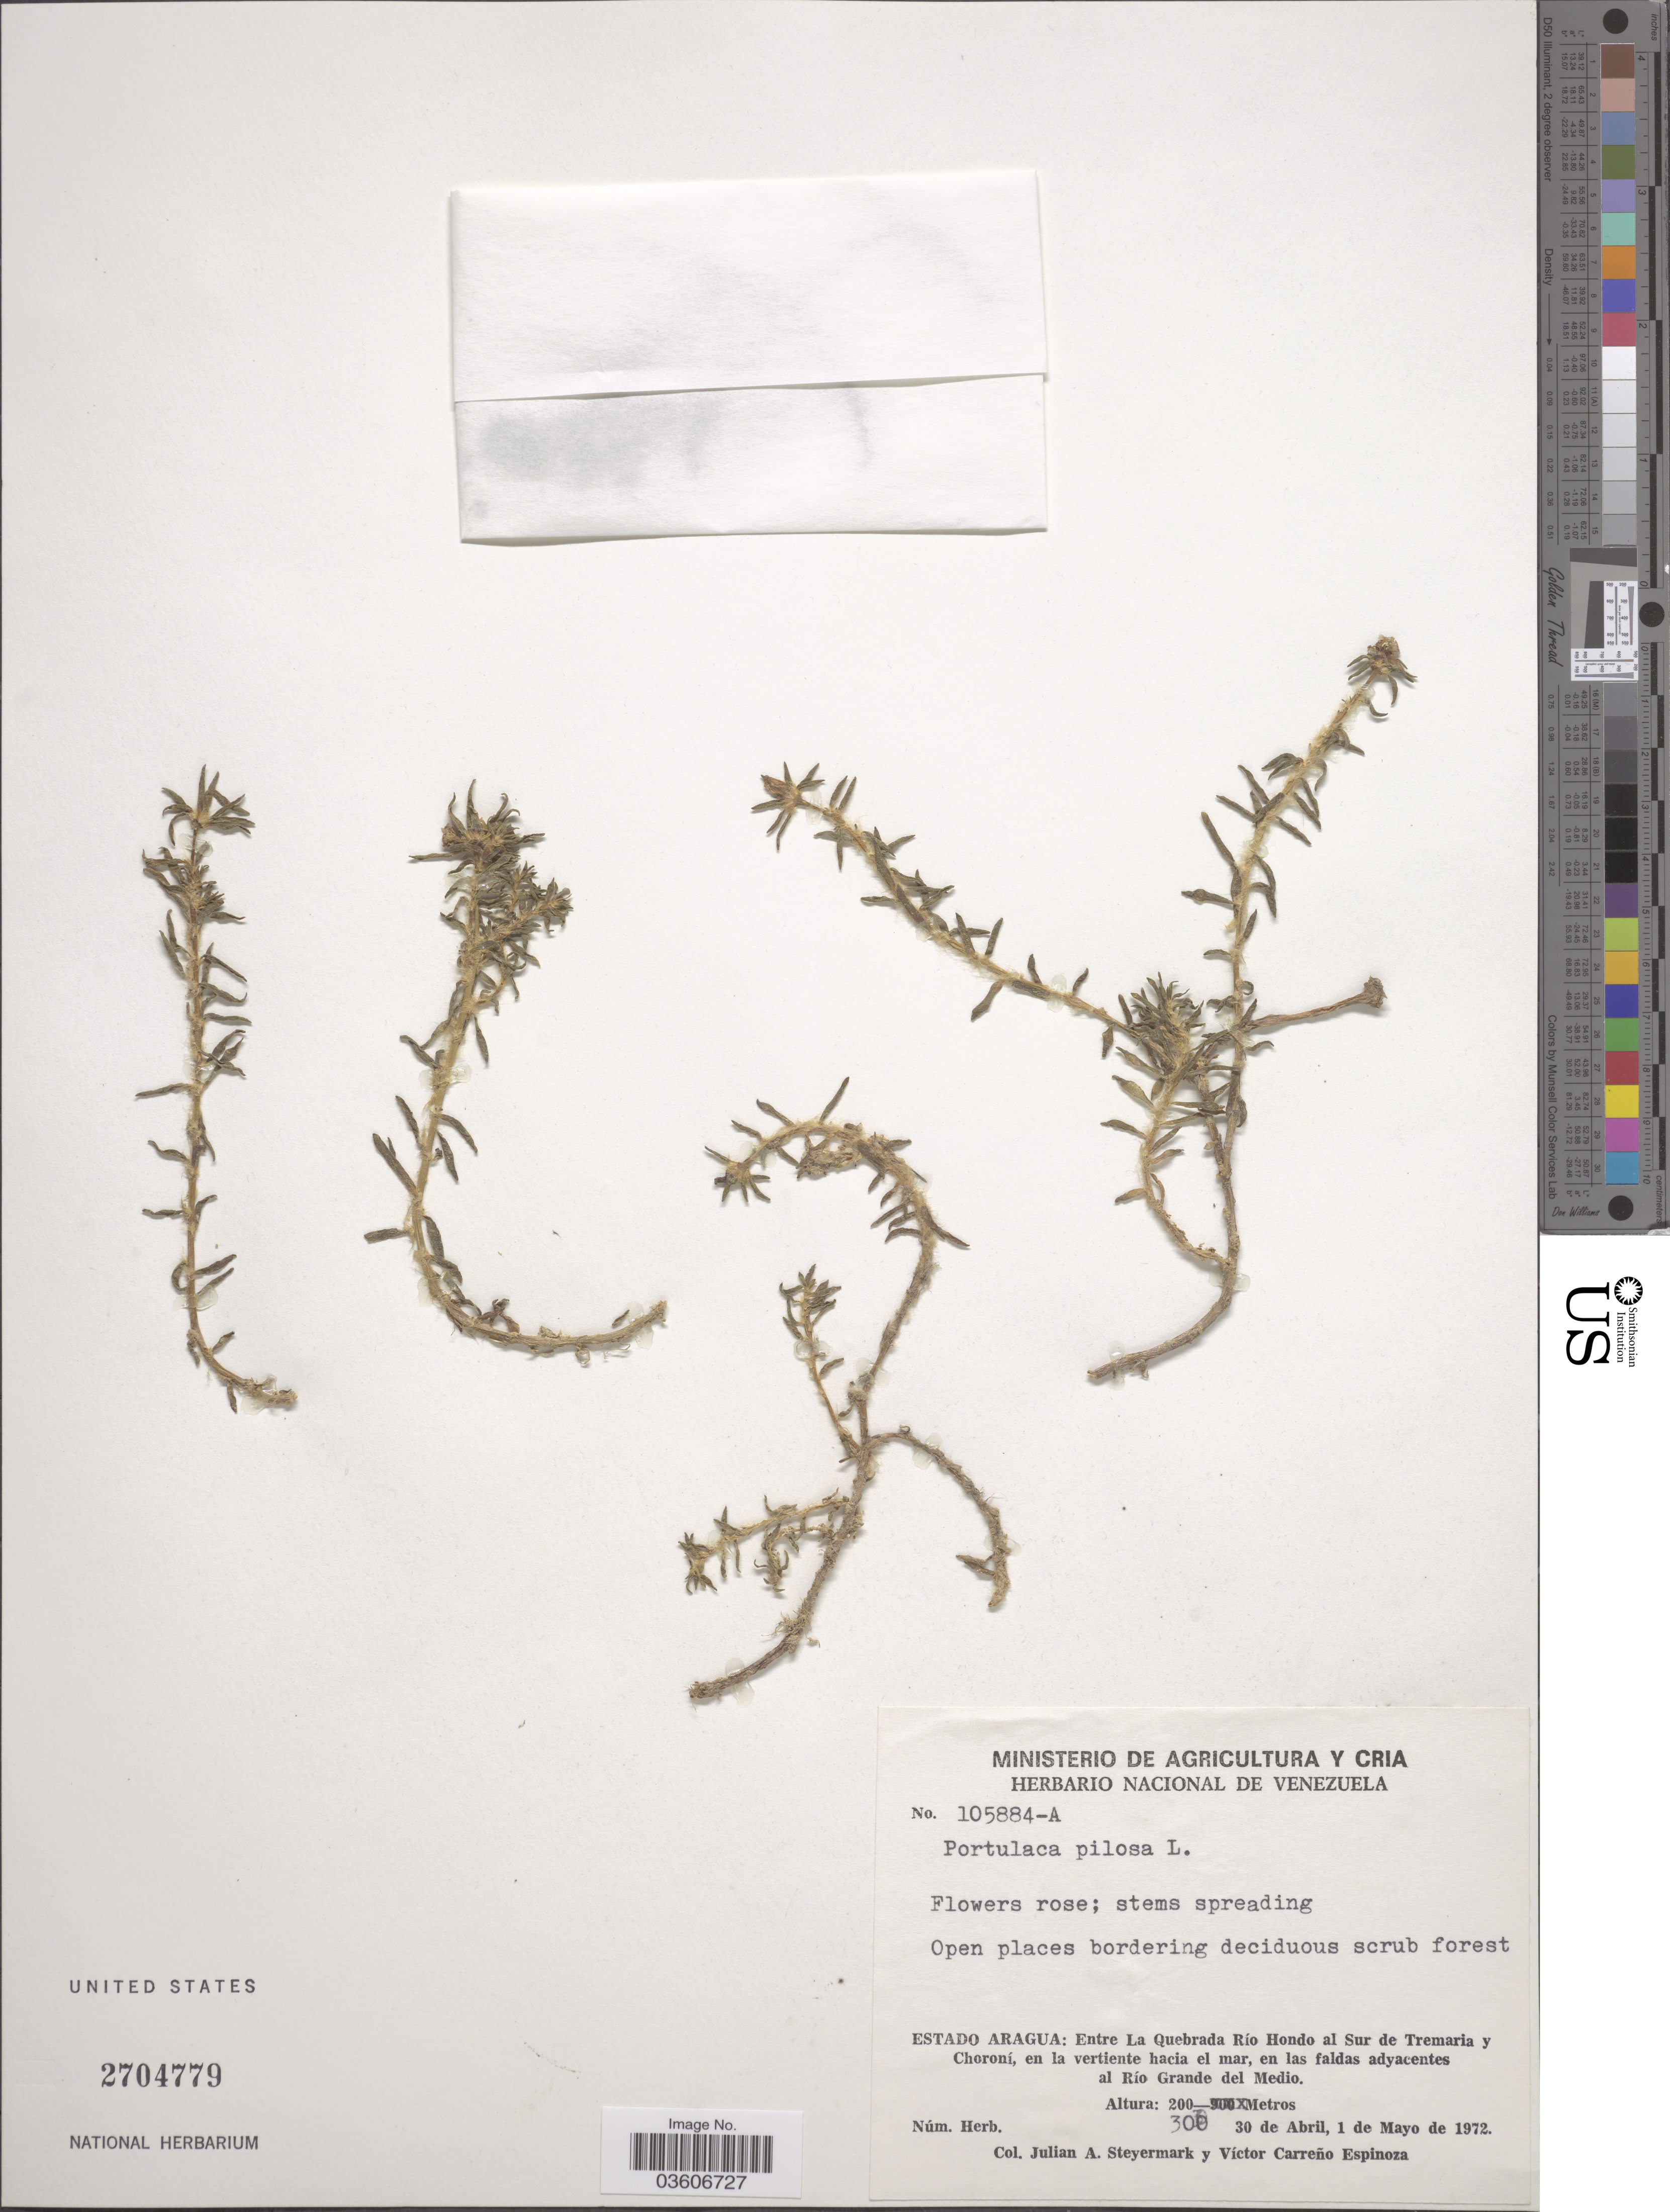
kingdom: Plantae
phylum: Tracheophyta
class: Magnoliopsida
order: Caryophyllales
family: Portulacaceae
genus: Portulaca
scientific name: Portulaca pilosa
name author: L.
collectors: J. Steyermark & V. Carreño E.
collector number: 105884-A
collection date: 1972-04-30/1972-05-01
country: Venezuela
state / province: Aragua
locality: Entre La Quebrada Río Hondo al Sur de Tremaria y Choroní, en la vertiente hacia el mar, en las faldas adyacentes al Río Grande del Medio.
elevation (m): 200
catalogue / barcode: US 2704779